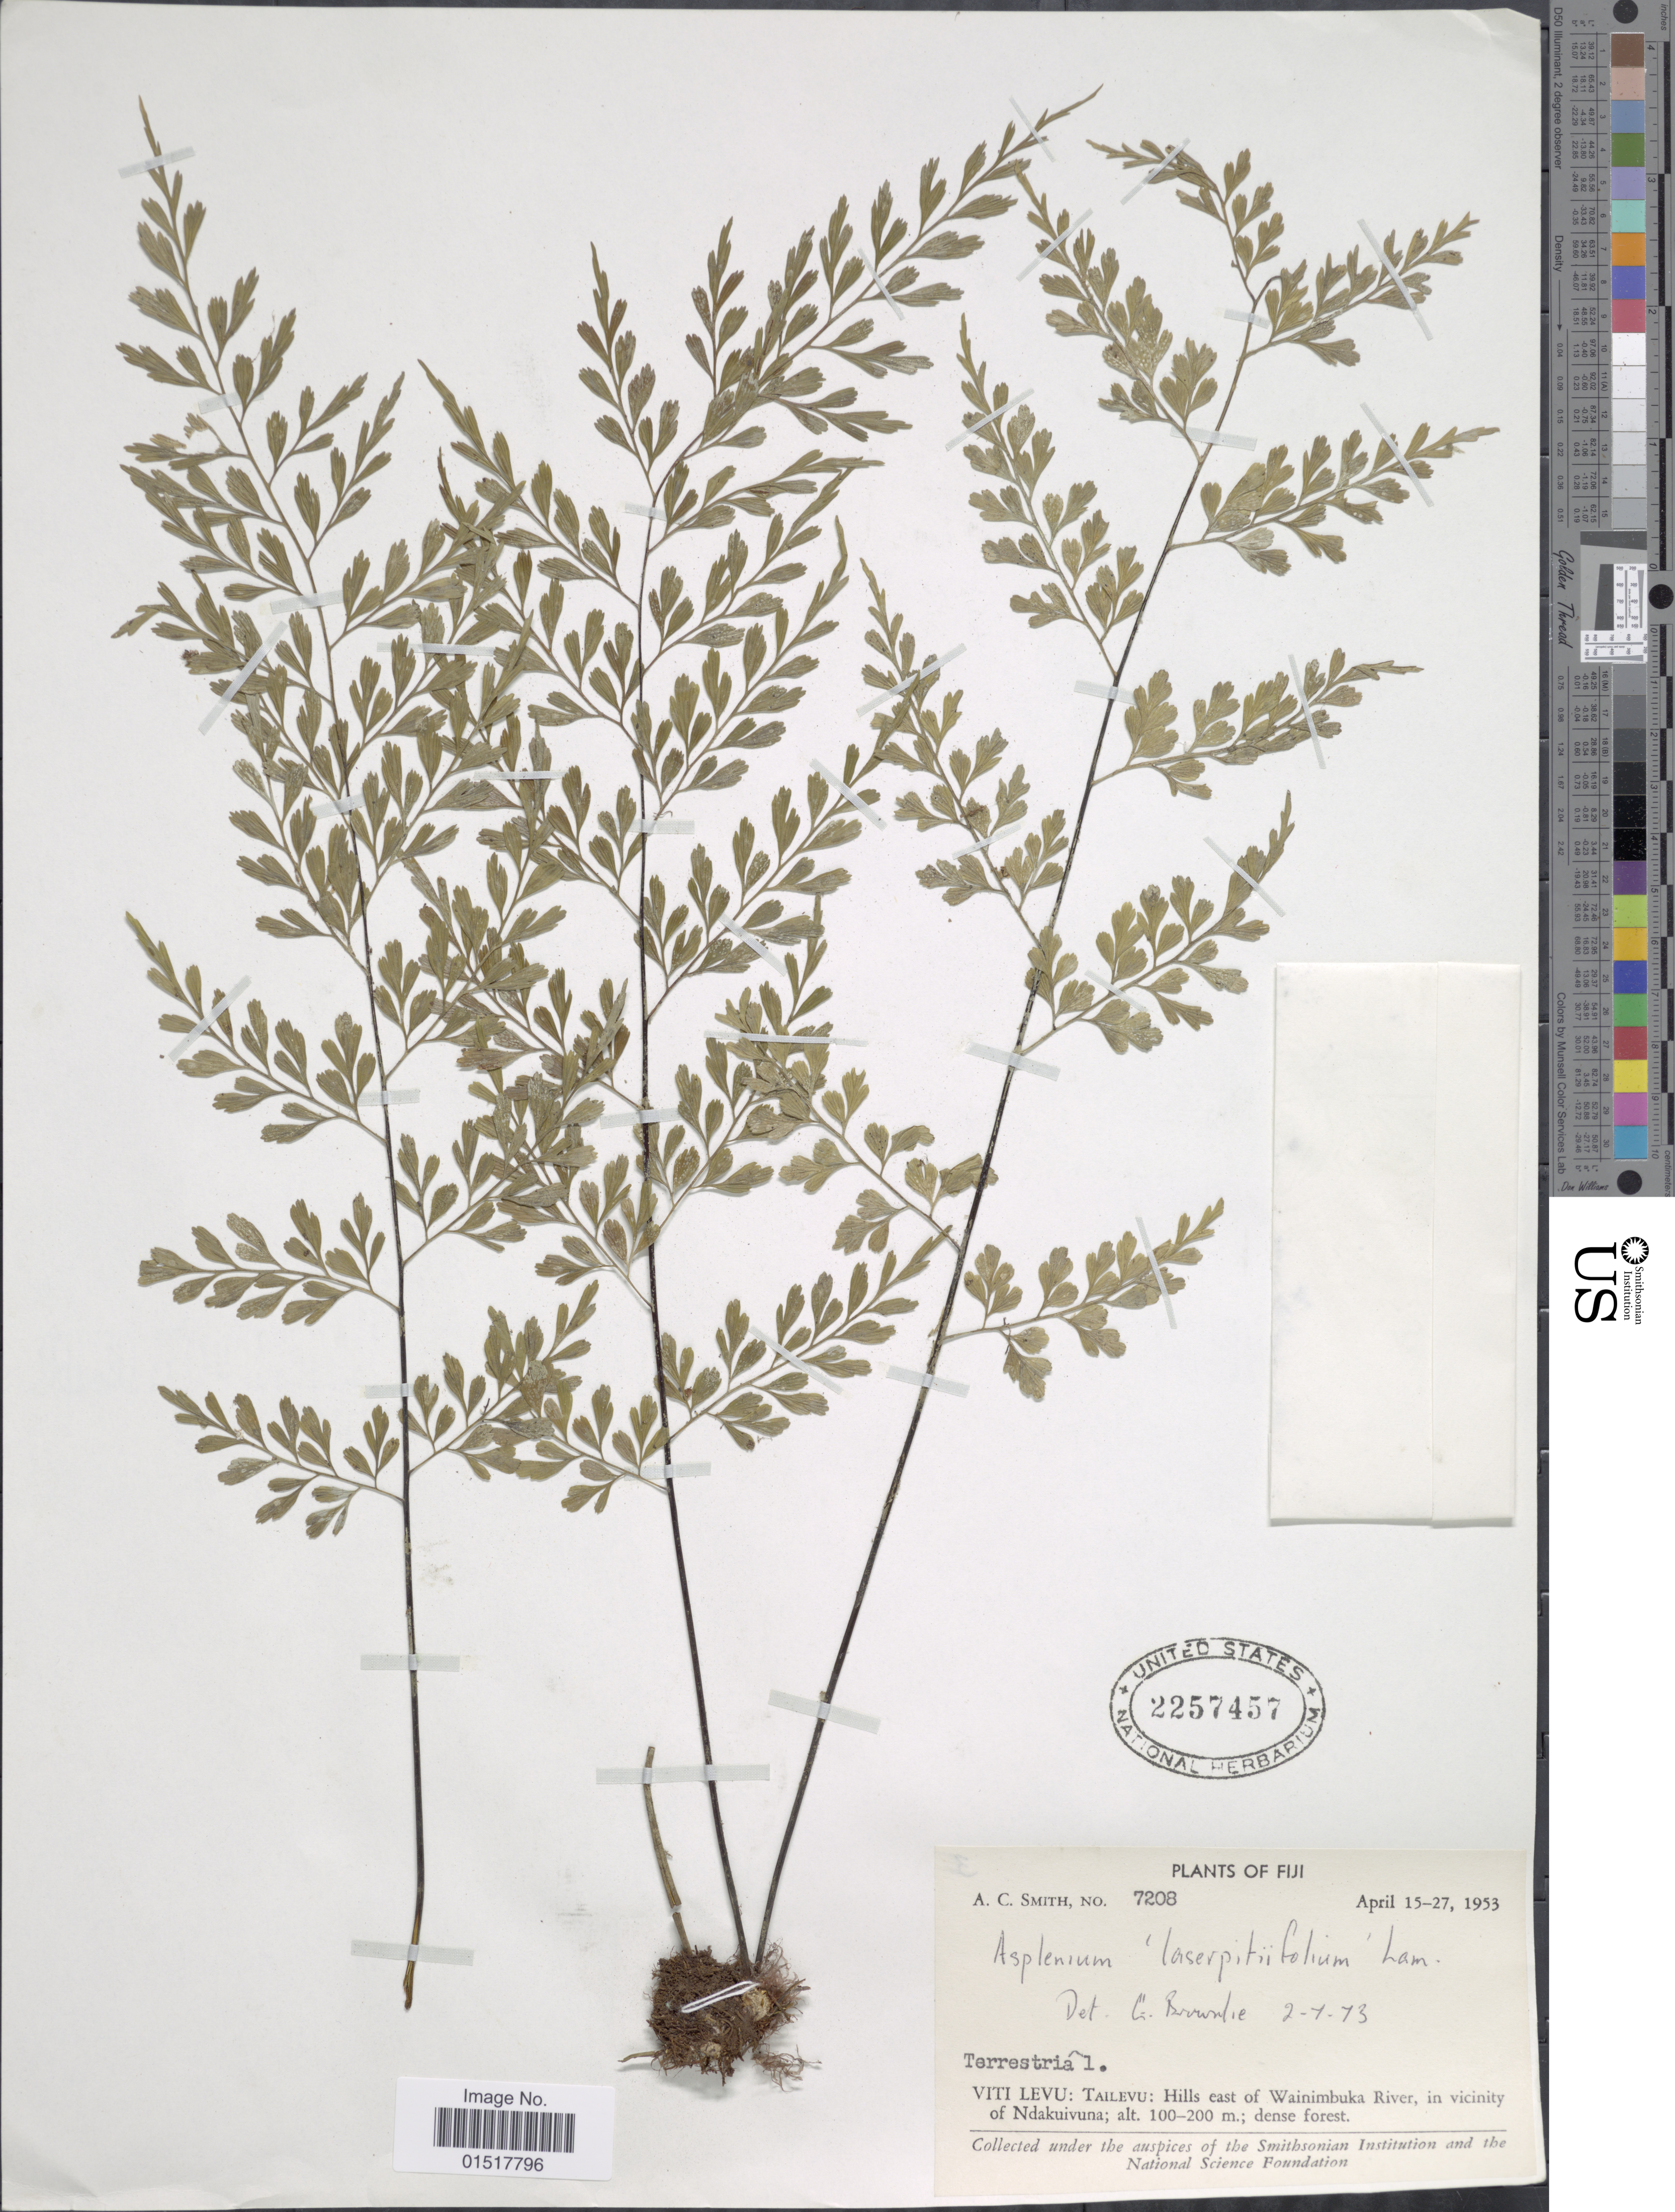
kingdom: Plantae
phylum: Tracheophyta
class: Polypodiopsida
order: Polypodiales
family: Aspleniaceae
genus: Asplenium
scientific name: Asplenium laserpitiifolium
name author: Lam.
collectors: A. C. Smith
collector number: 7208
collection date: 1953-04-15/1953-04-27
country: Fiji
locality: Viti Levu: Tailevu: Hills east of Wainimbuka River, in vicinity of Ndakuivuna.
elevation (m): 100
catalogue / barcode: US 2257457